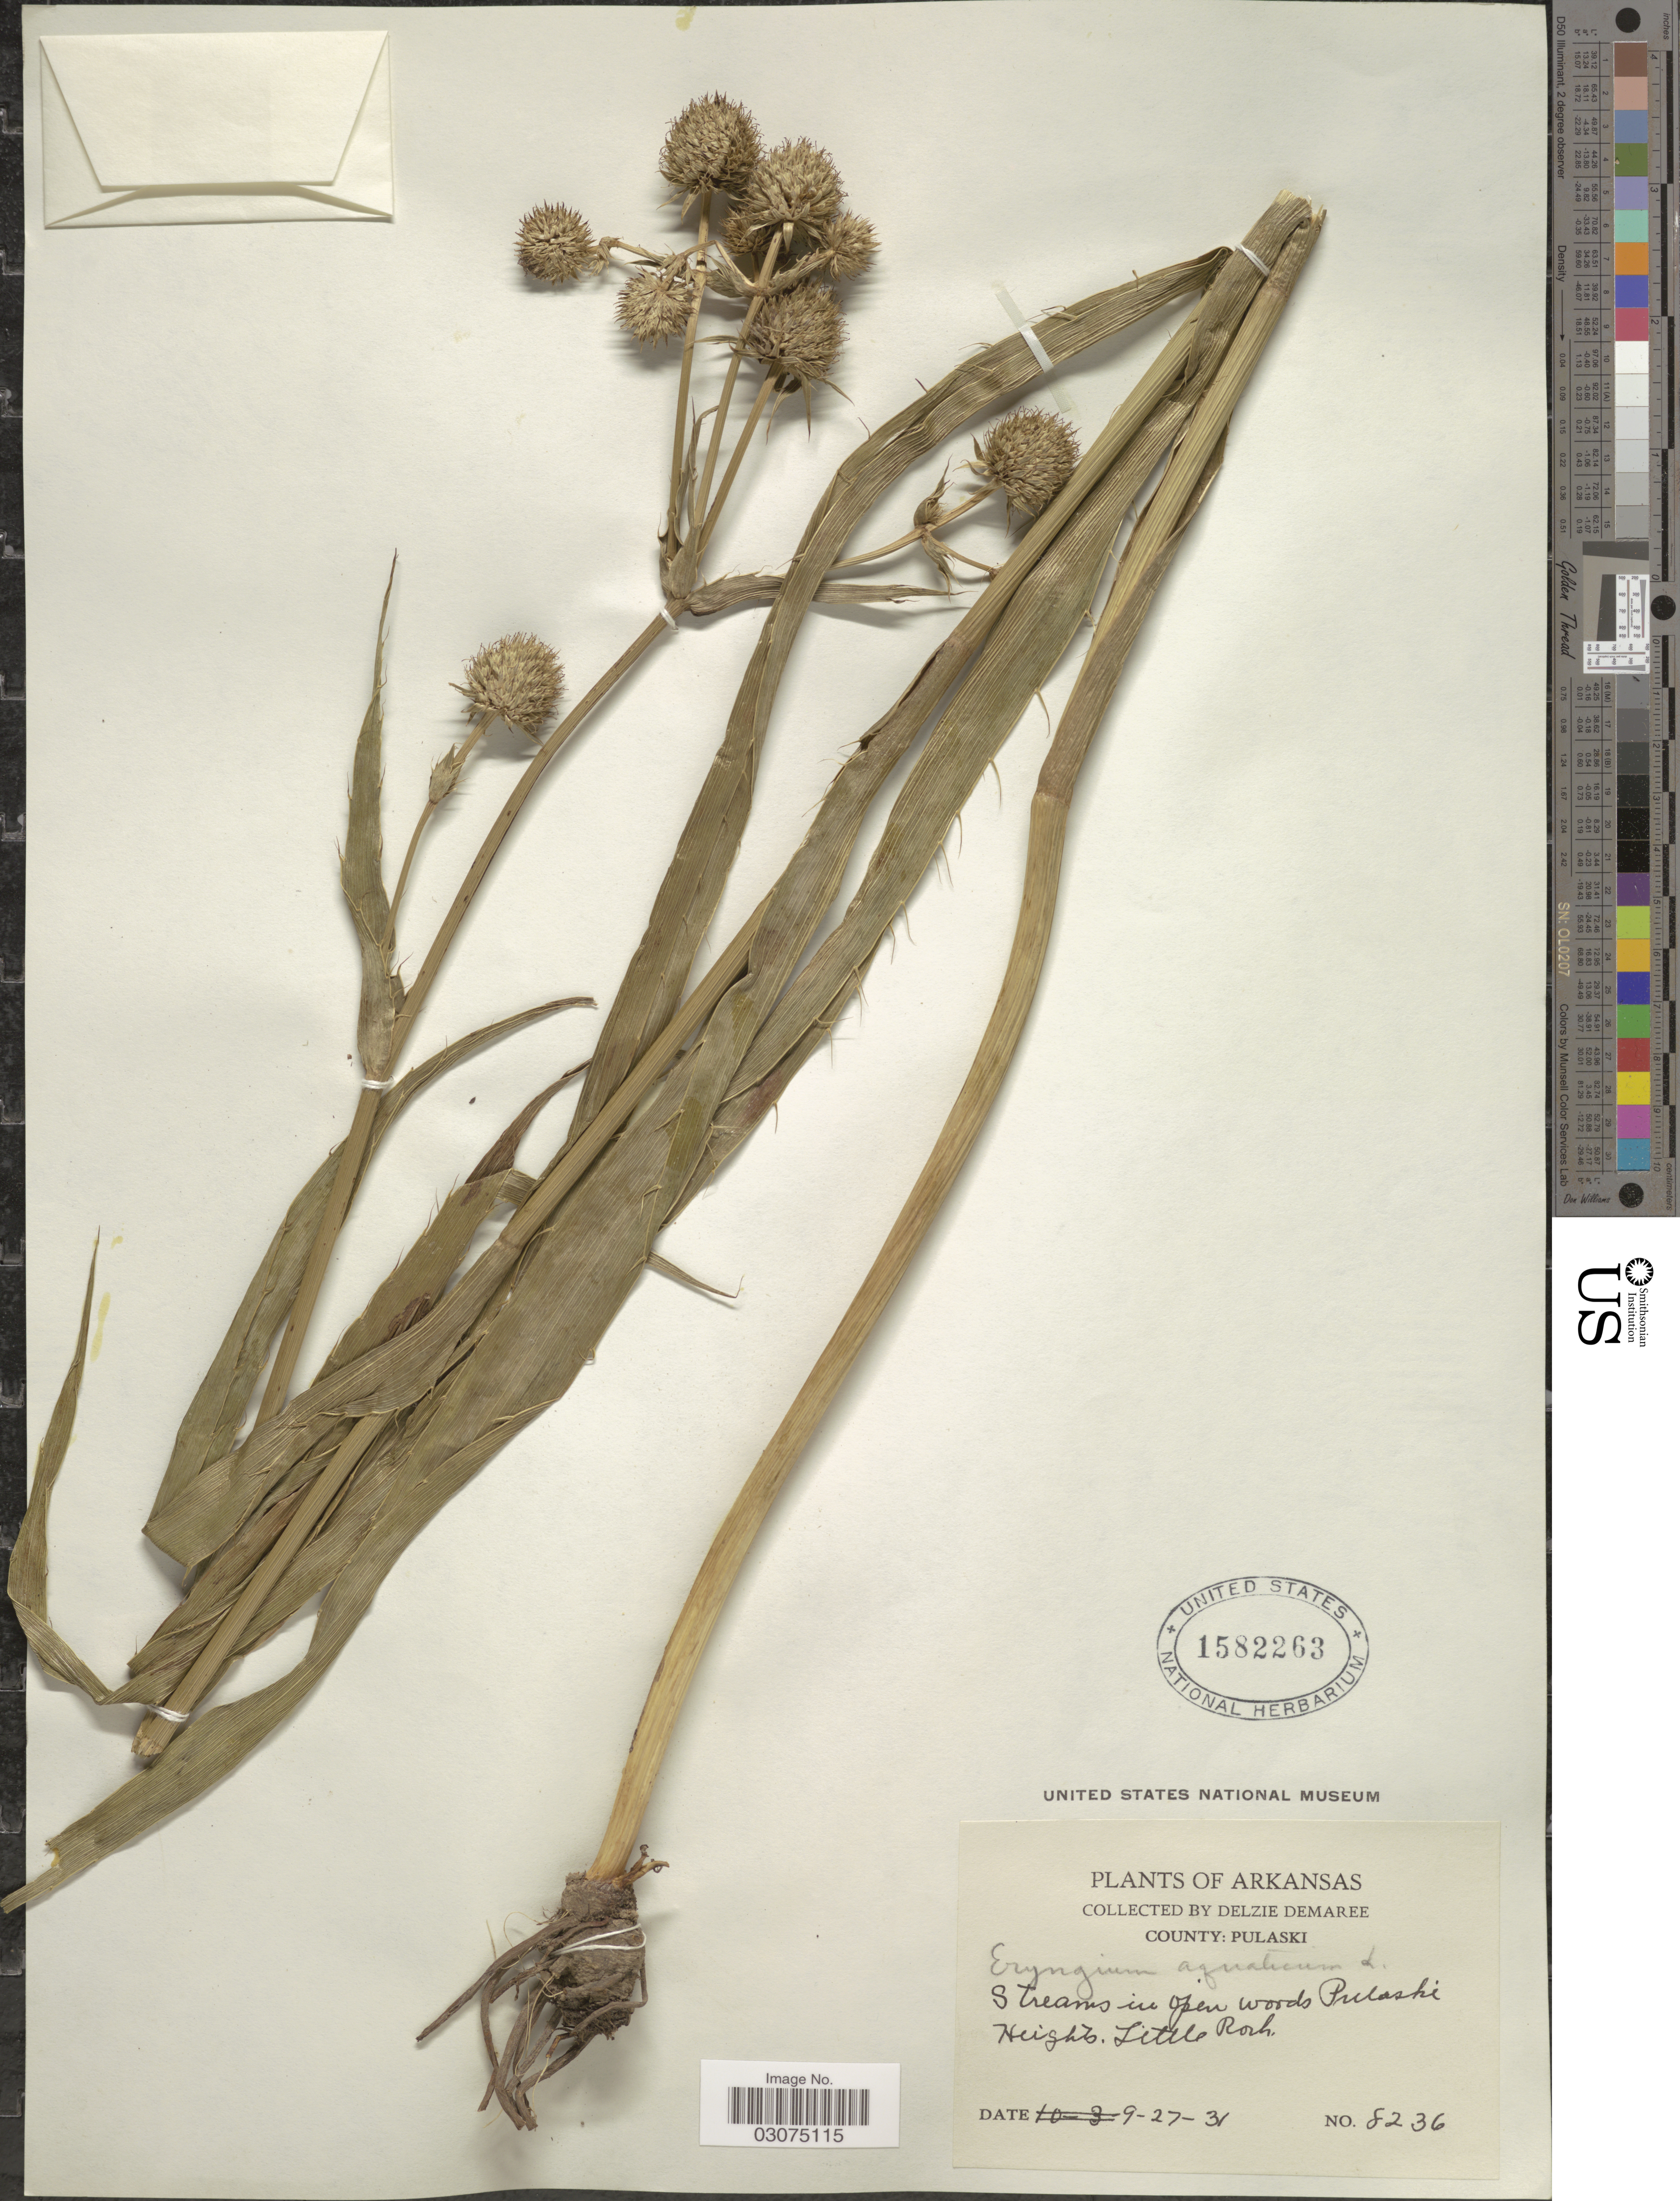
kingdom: Plantae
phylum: Tracheophyta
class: Magnoliopsida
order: Apiales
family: Apiaceae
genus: Eryngium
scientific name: Eryngium yuccifolium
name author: Michx.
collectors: D. Damaree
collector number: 8236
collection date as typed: Transcribed d/m/y: 27/9/31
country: United States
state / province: Arkansas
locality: County: Pulaski. Pulaski Heights. Little Rock.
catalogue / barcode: US 1582263